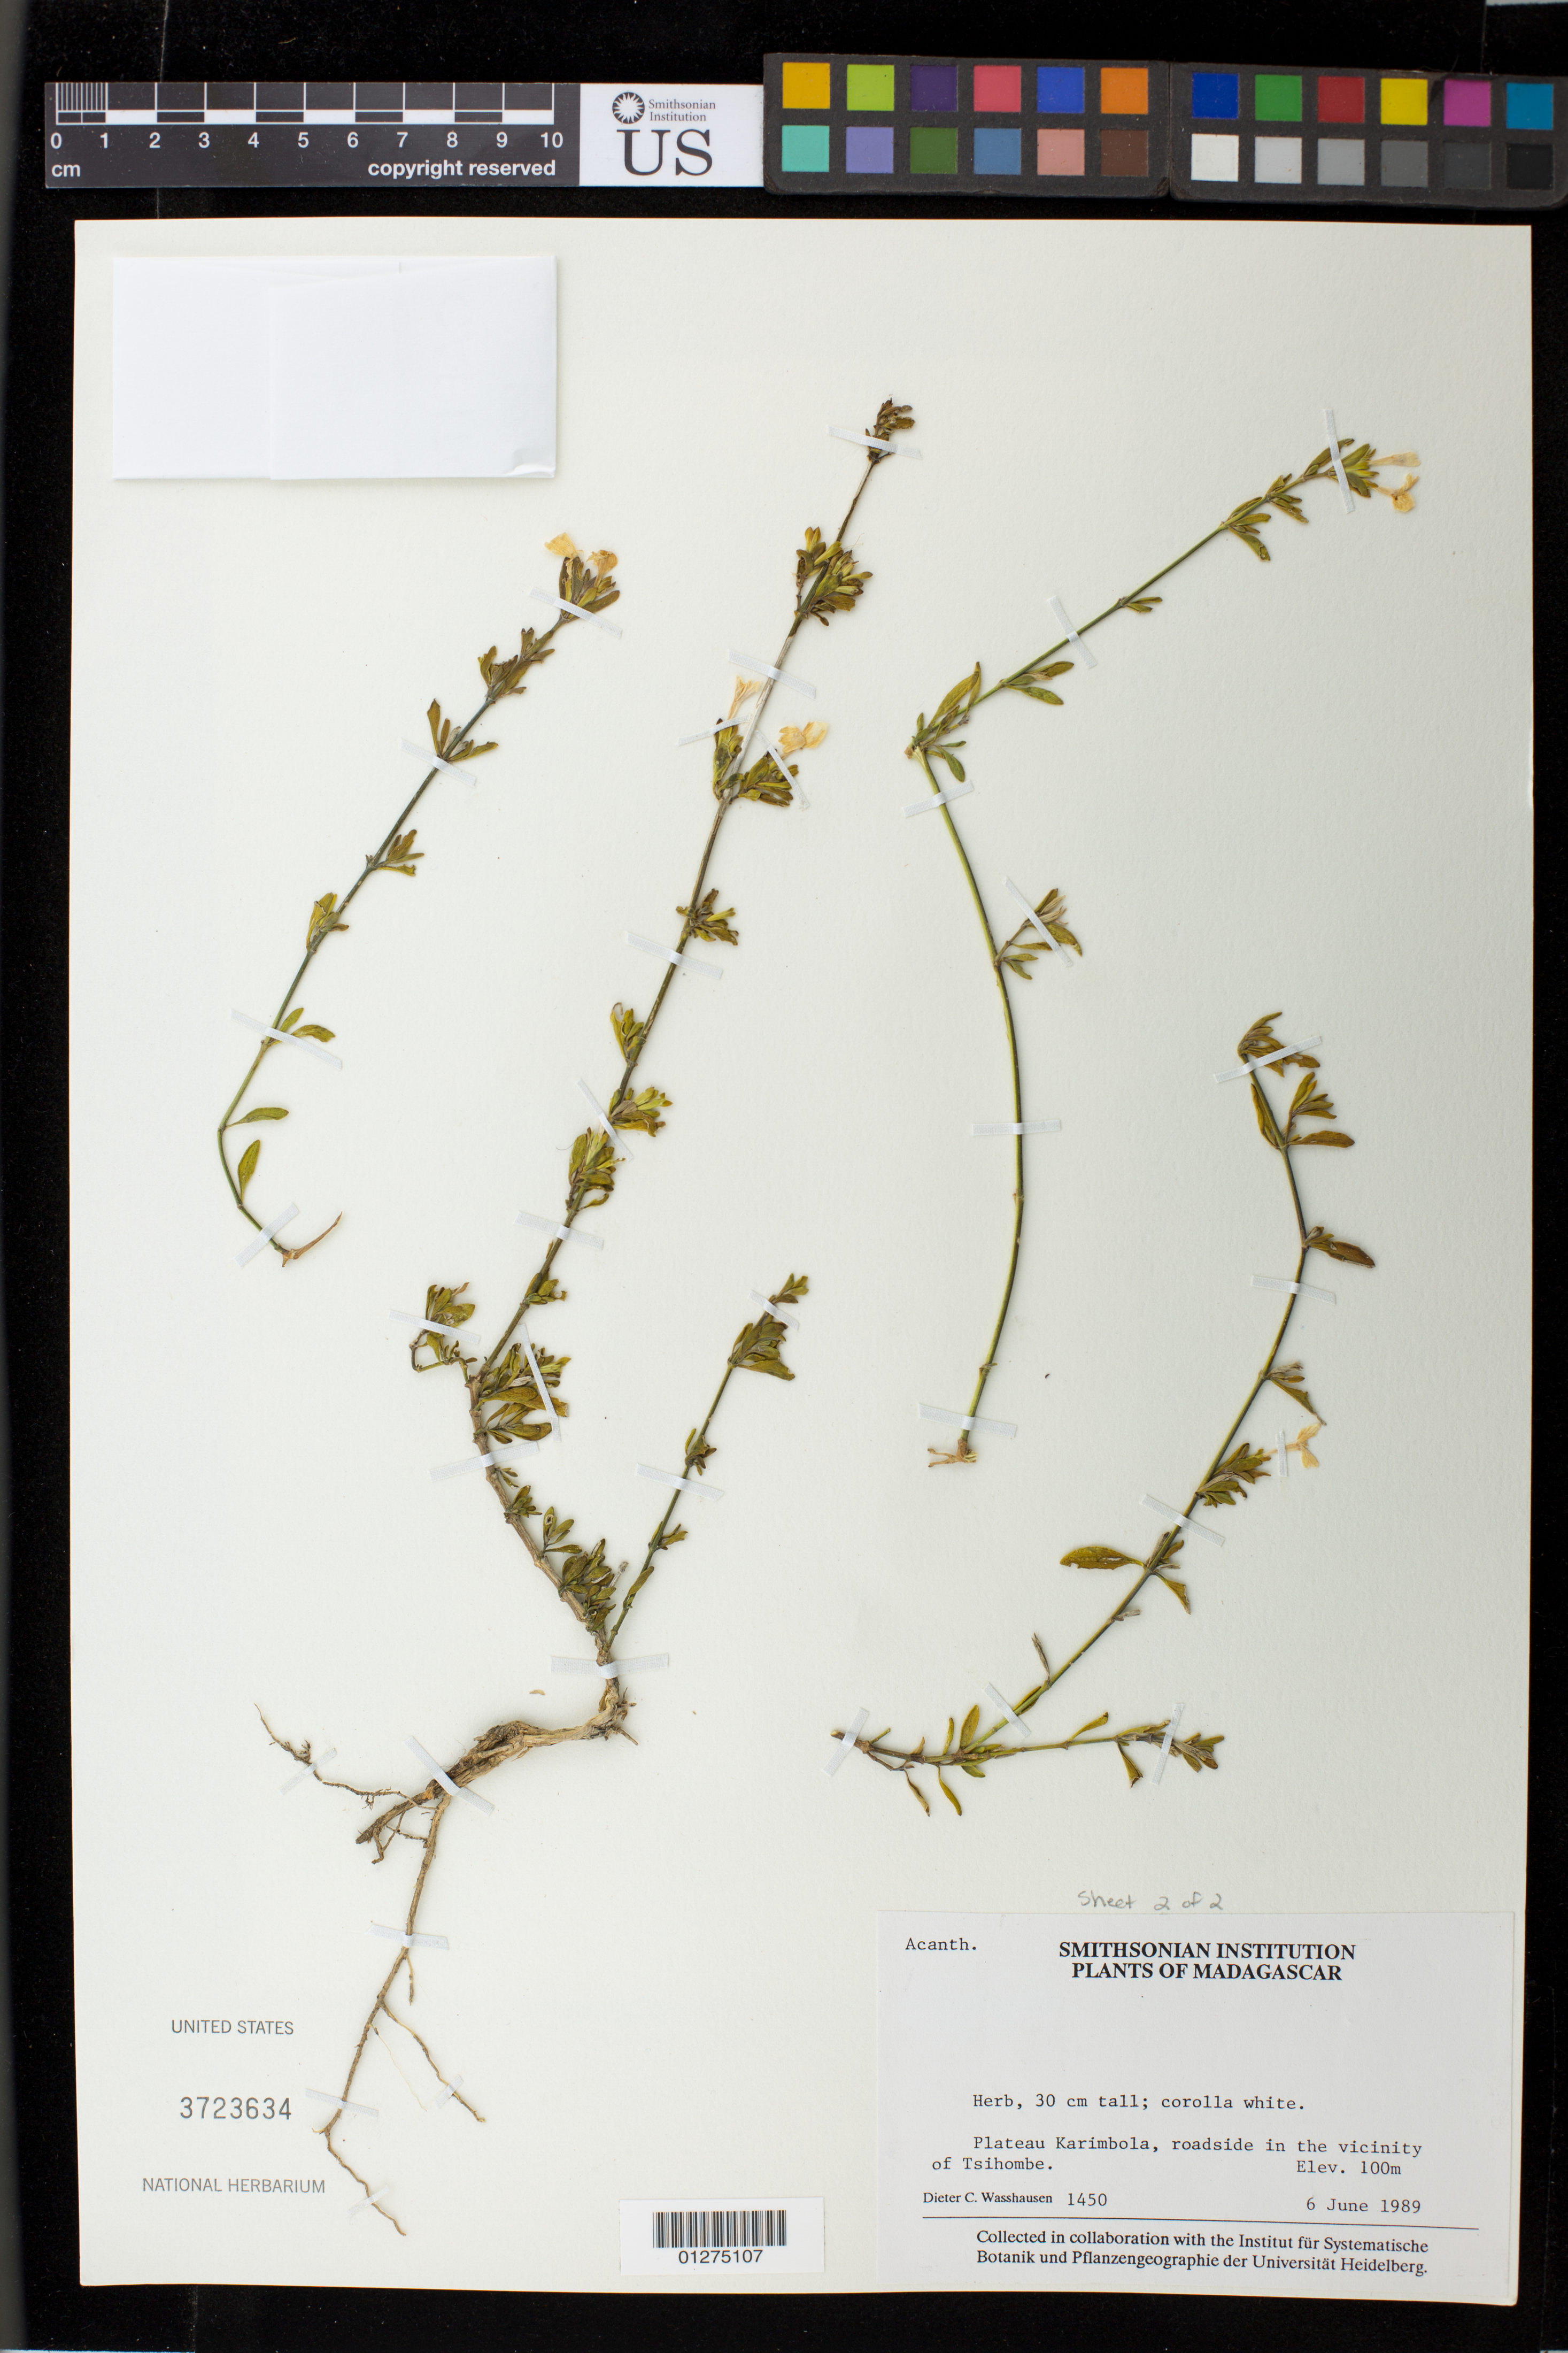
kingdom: Plantae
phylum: Tracheophyta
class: Magnoliopsida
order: Lamiales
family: Acanthaceae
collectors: D. C. Wasshausen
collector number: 1450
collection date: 1987-06-06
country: Madagascar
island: Madagascar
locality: Plateau Karimbola, vicinity of Tsihombe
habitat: roadside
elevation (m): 100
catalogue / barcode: US 3723634